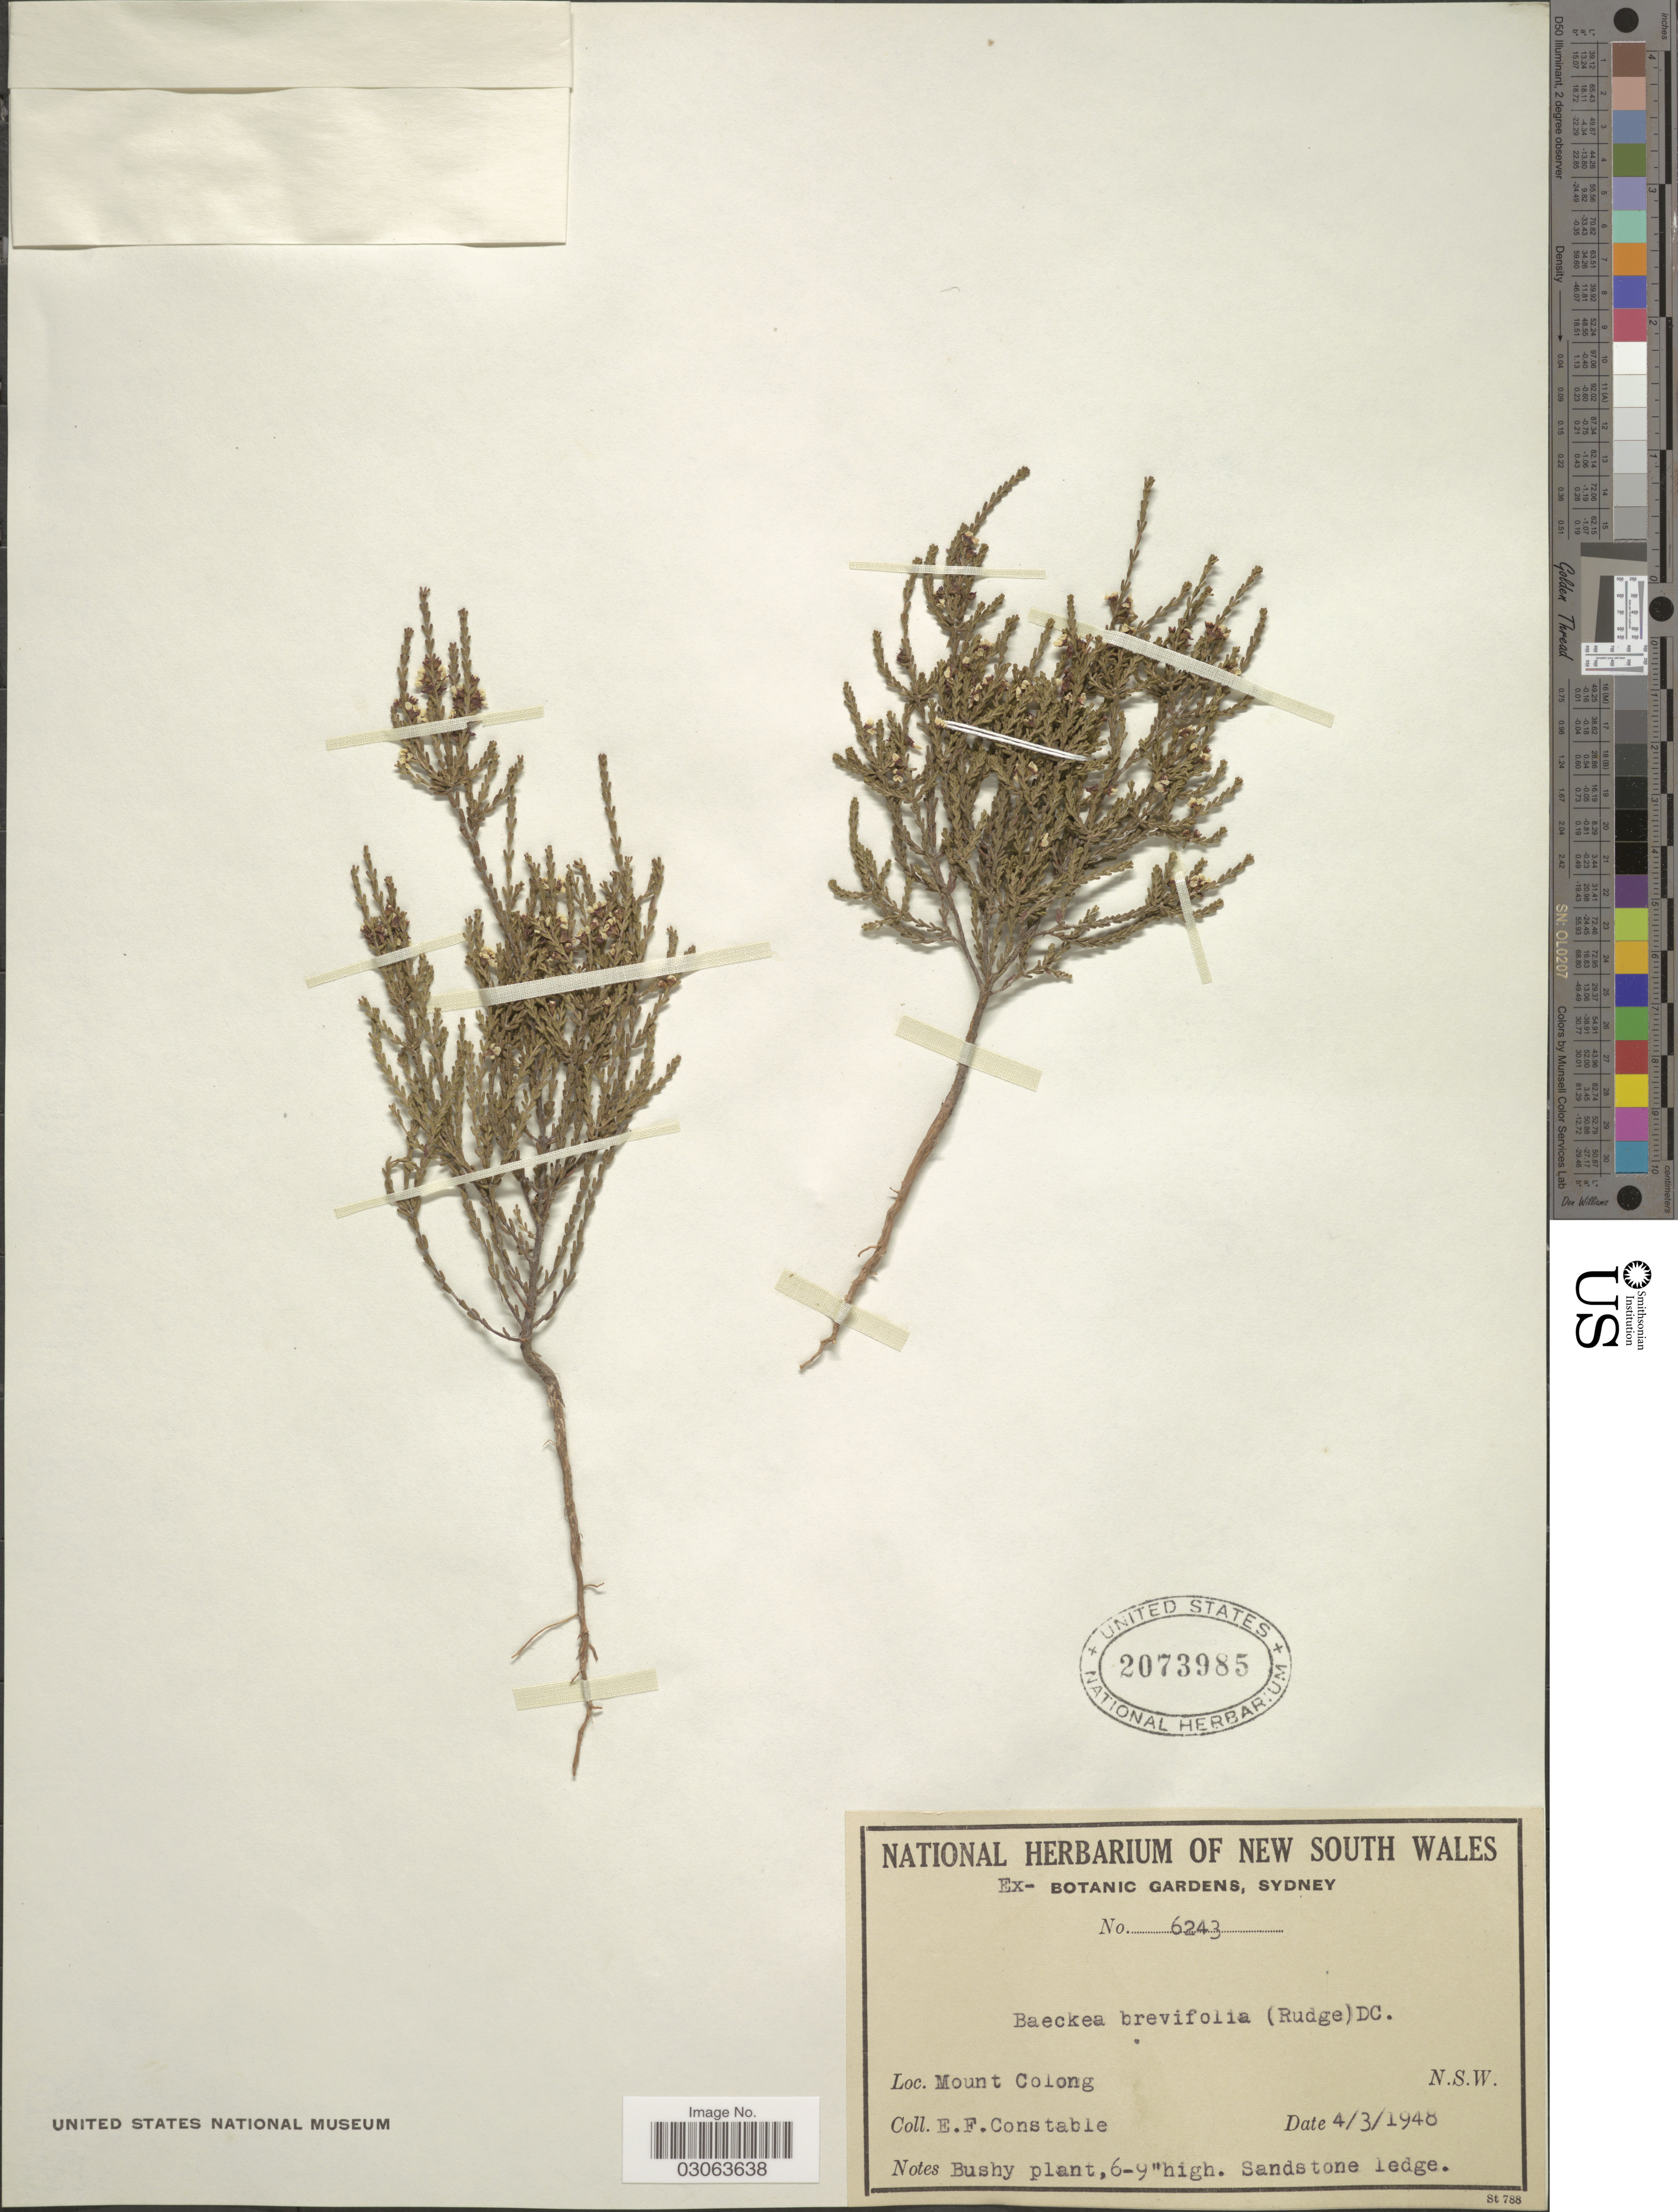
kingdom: Plantae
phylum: Tracheophyta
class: Magnoliopsida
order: Myrtales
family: Myrtaceae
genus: Baeckea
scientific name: Baeckea brevifolia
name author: (Rudge) DC.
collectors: E. F. Constable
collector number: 6243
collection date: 1948-03-04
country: Australia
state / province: New South Wales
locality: Mount Colong.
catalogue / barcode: US 2073985